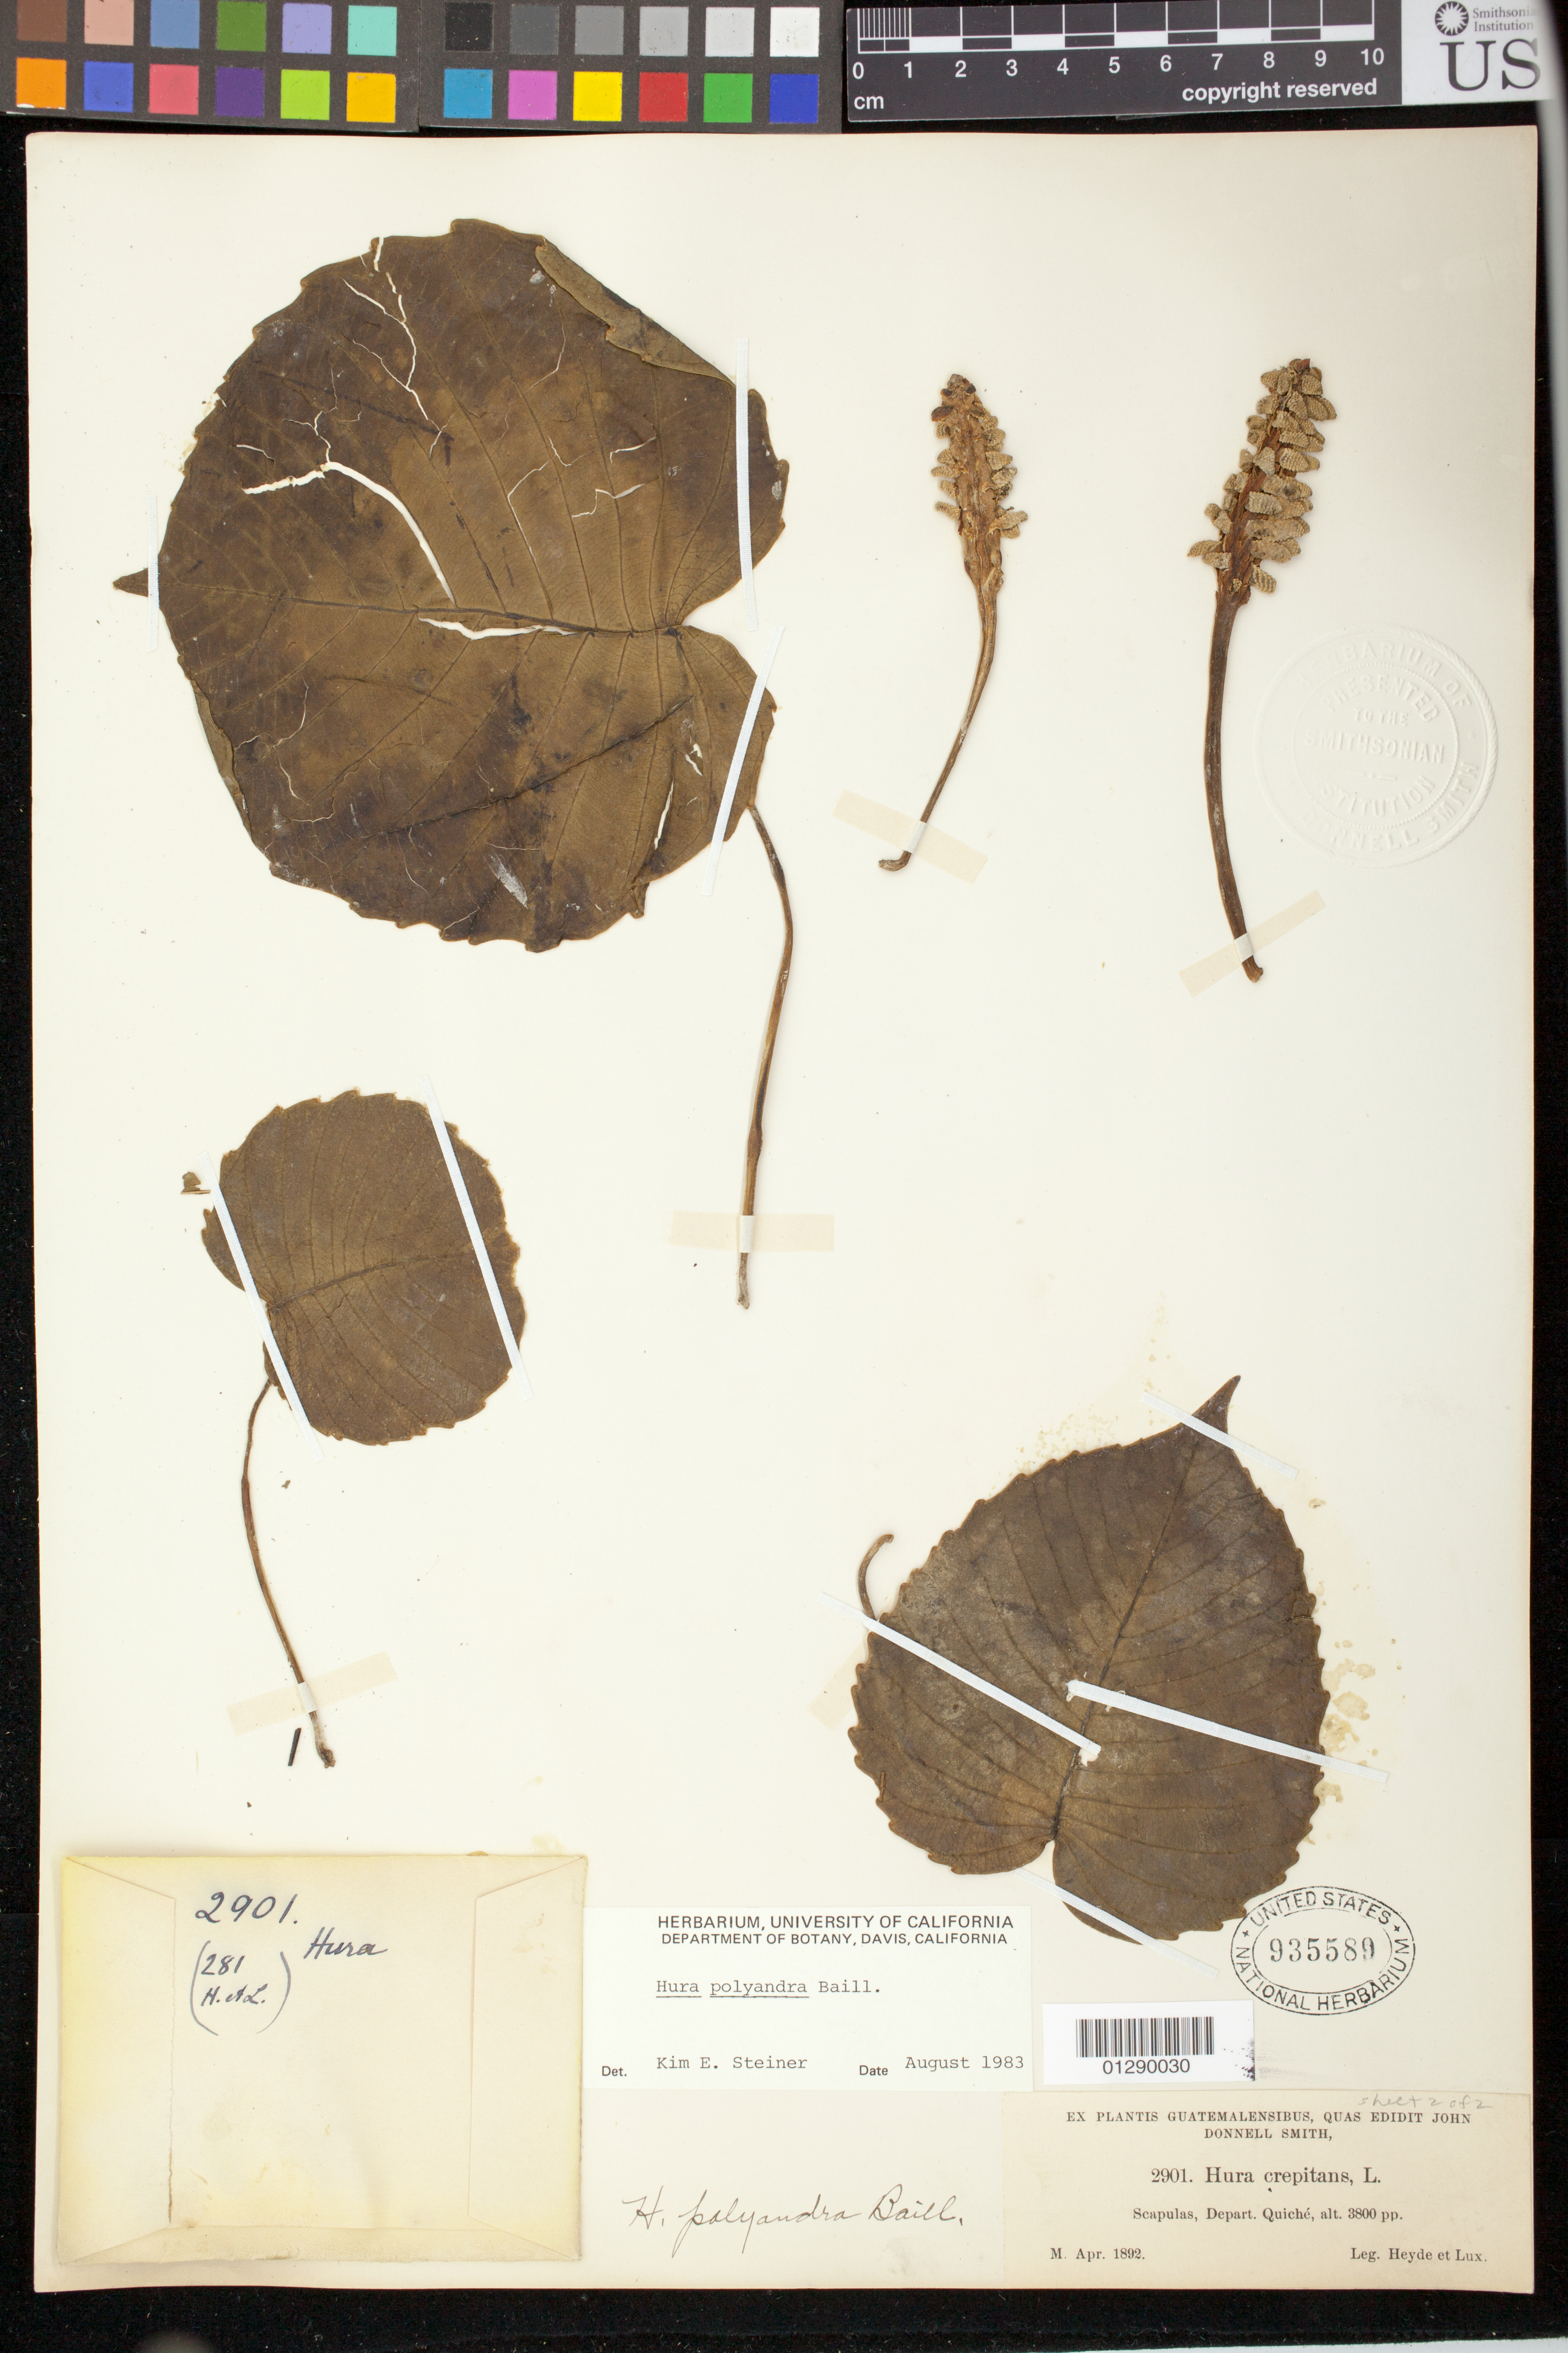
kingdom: Plantae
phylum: Tracheophyta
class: Magnoliopsida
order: Malpighiales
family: Euphorbiaceae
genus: Hura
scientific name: Hura polyandra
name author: Baill.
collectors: Heyde & Lux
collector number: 2901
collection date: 1892-04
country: Guatemala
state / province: El Quiché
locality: Scapulas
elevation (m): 3800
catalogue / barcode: US 935589